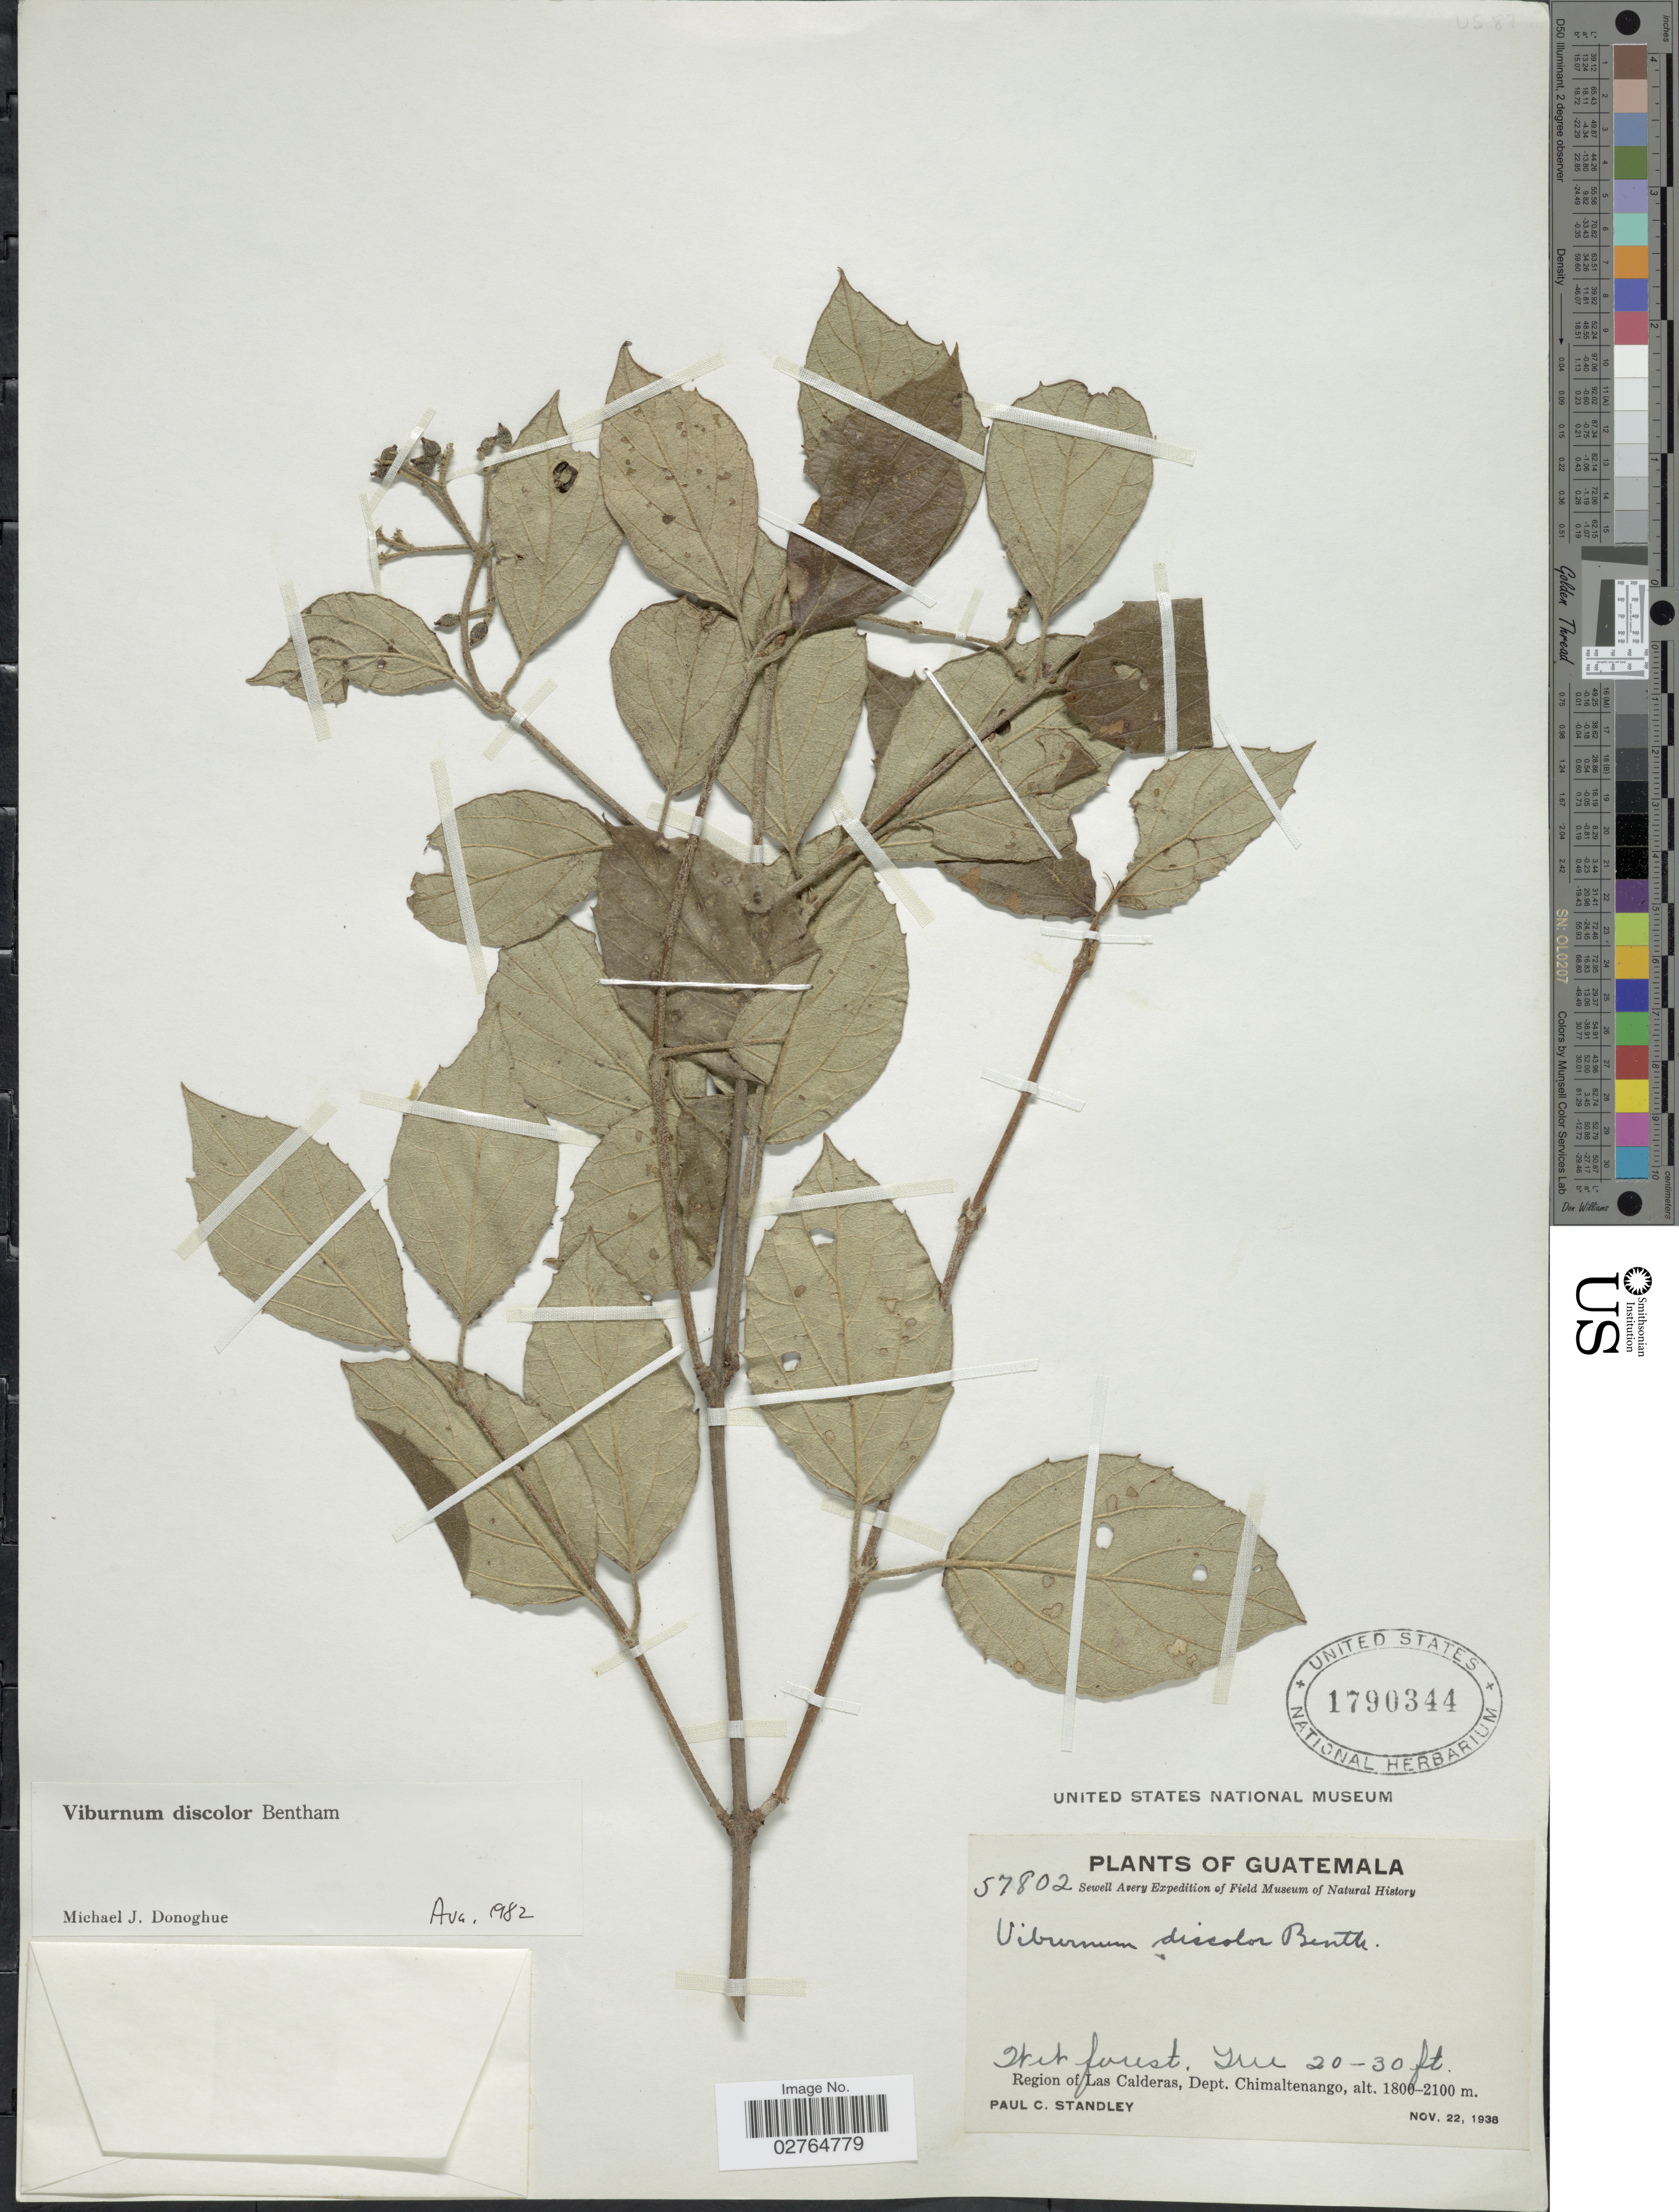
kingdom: Plantae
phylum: Tracheophyta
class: Magnoliopsida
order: Dipsacales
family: Viburnaceae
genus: Viburnum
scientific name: Viburnum discolor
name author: Benth.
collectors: P. C. Standley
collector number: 57802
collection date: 1938-11-22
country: Guatemala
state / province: Chimaltenango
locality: Region of Las Calderas. Dept. Chimaltenango.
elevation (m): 1800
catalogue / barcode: US 1790344